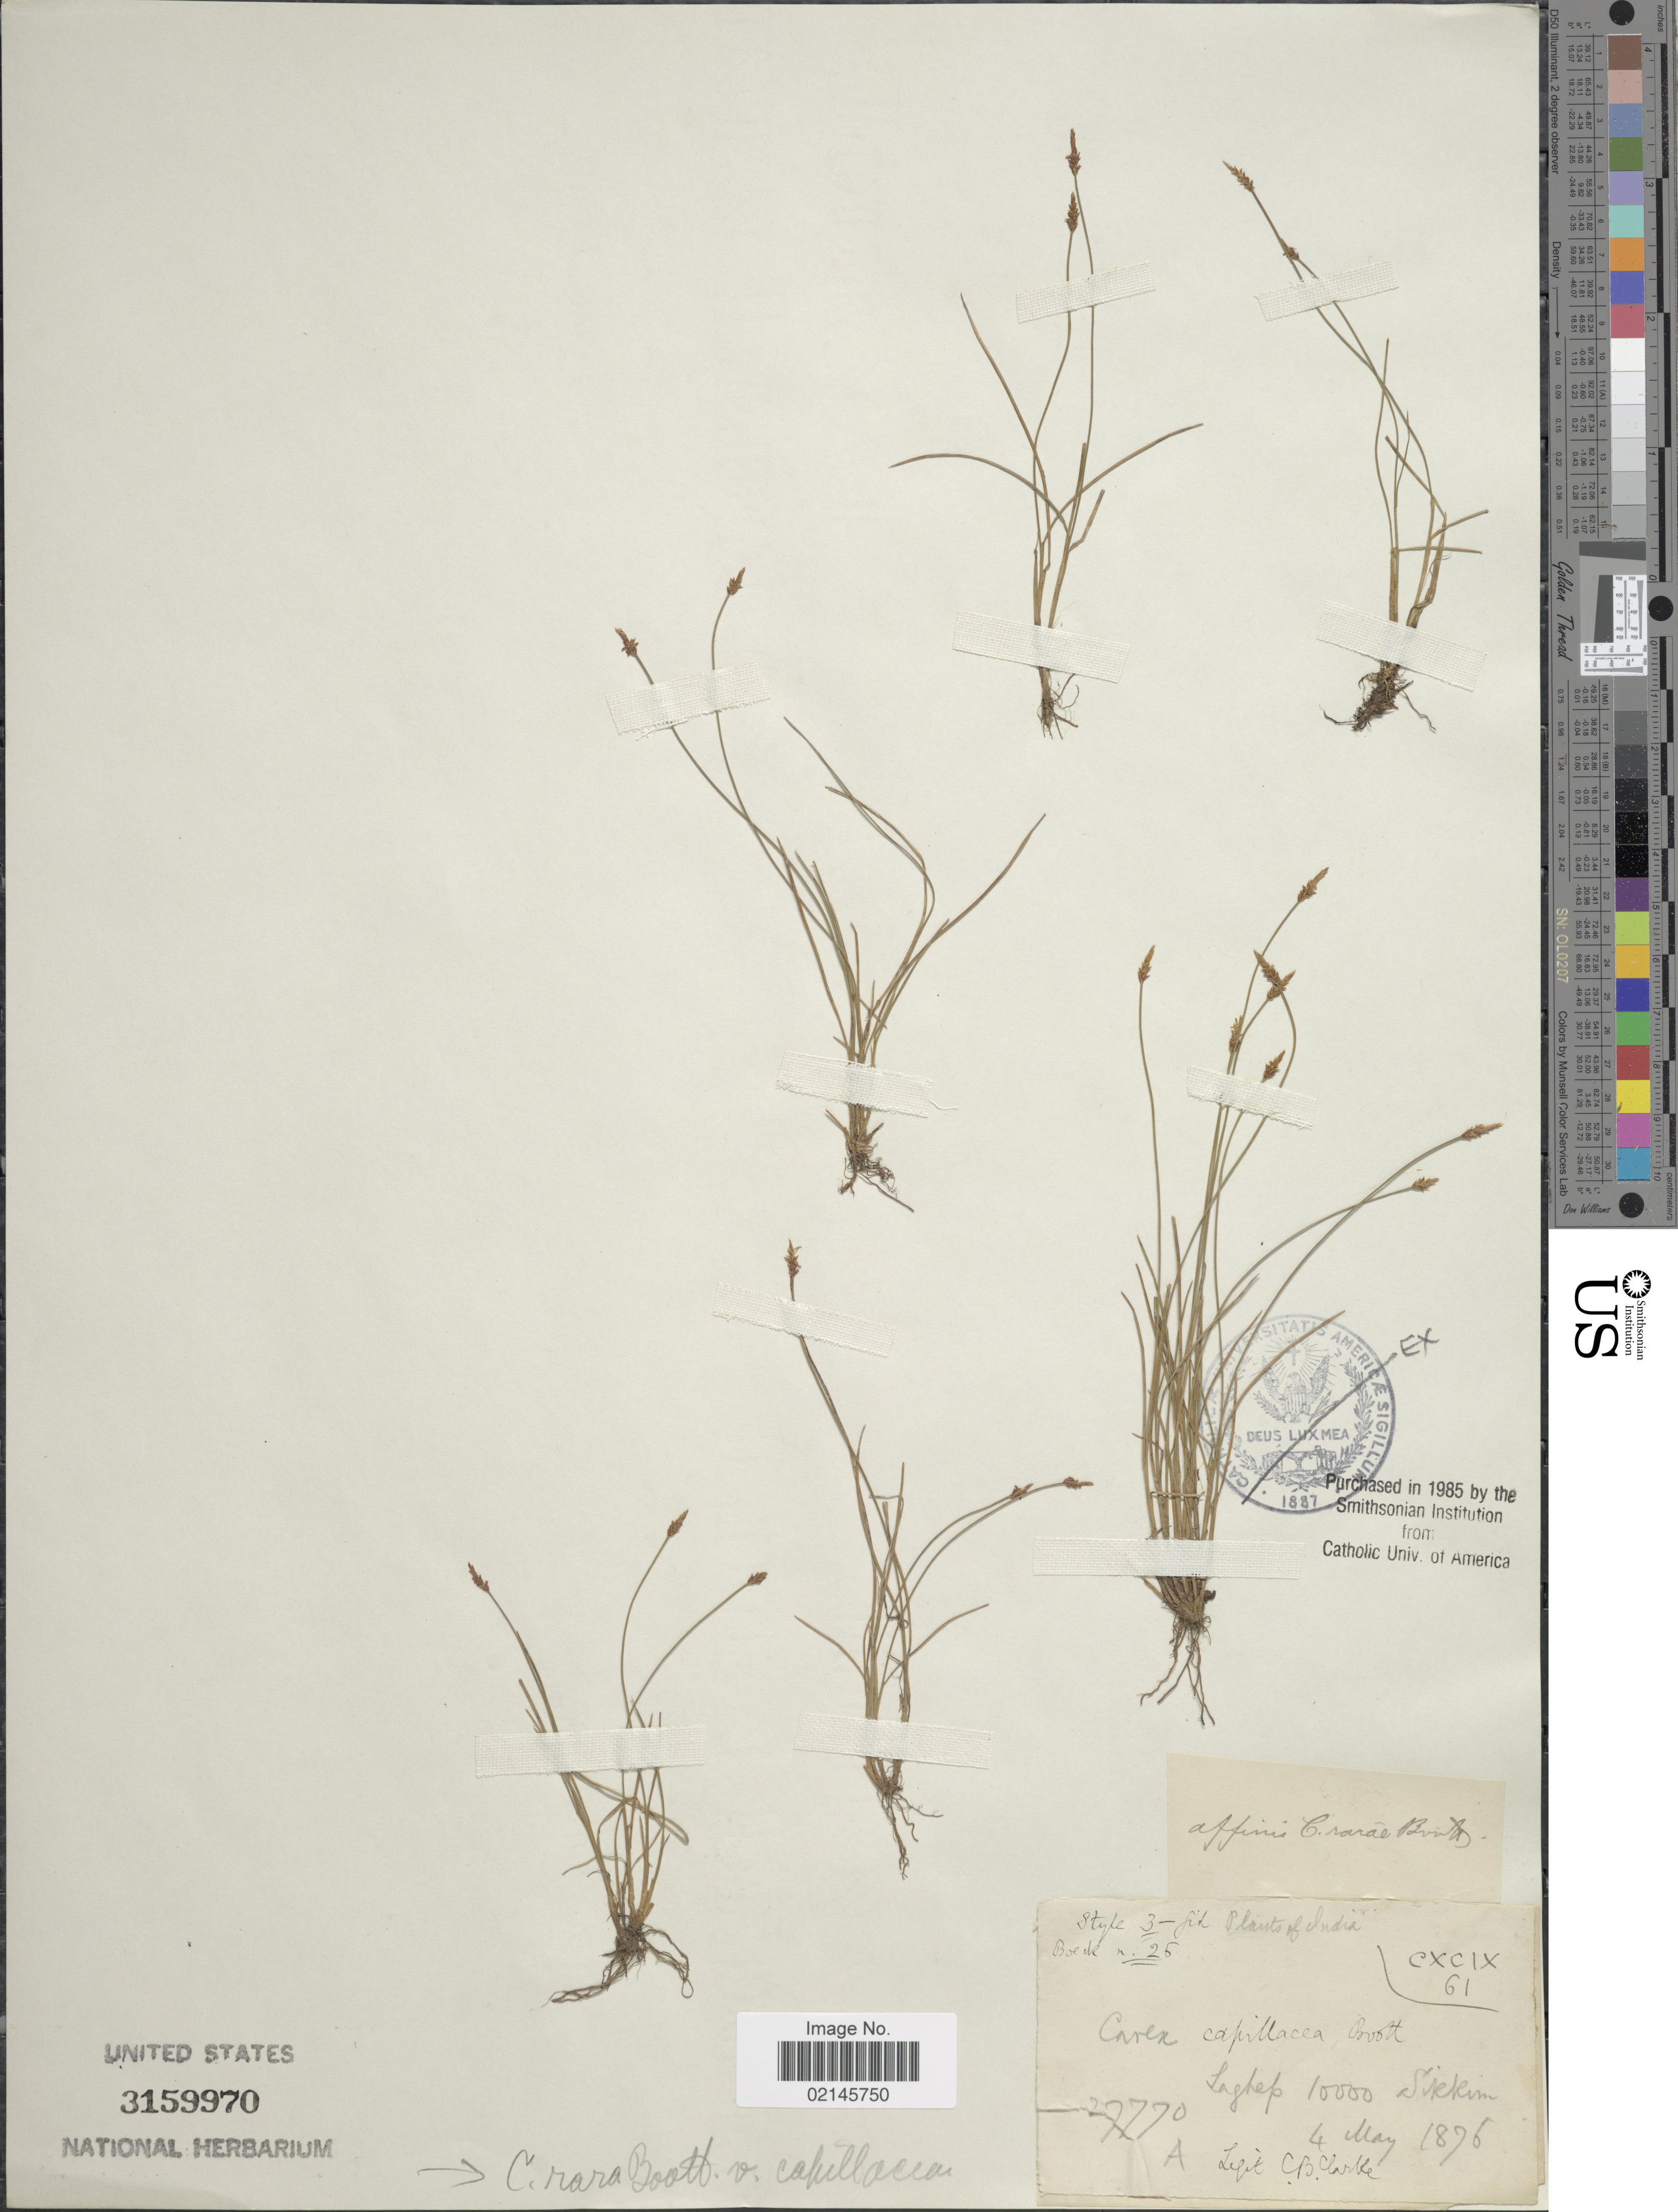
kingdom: Plantae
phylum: Tracheophyta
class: Liliopsida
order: Poales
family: Cyperaceae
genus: Carex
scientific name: Carex rara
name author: Boott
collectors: C. B. Clarke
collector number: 27770A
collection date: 1876-05-04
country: India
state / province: Sikkim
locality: Laghep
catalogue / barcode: US 3159970